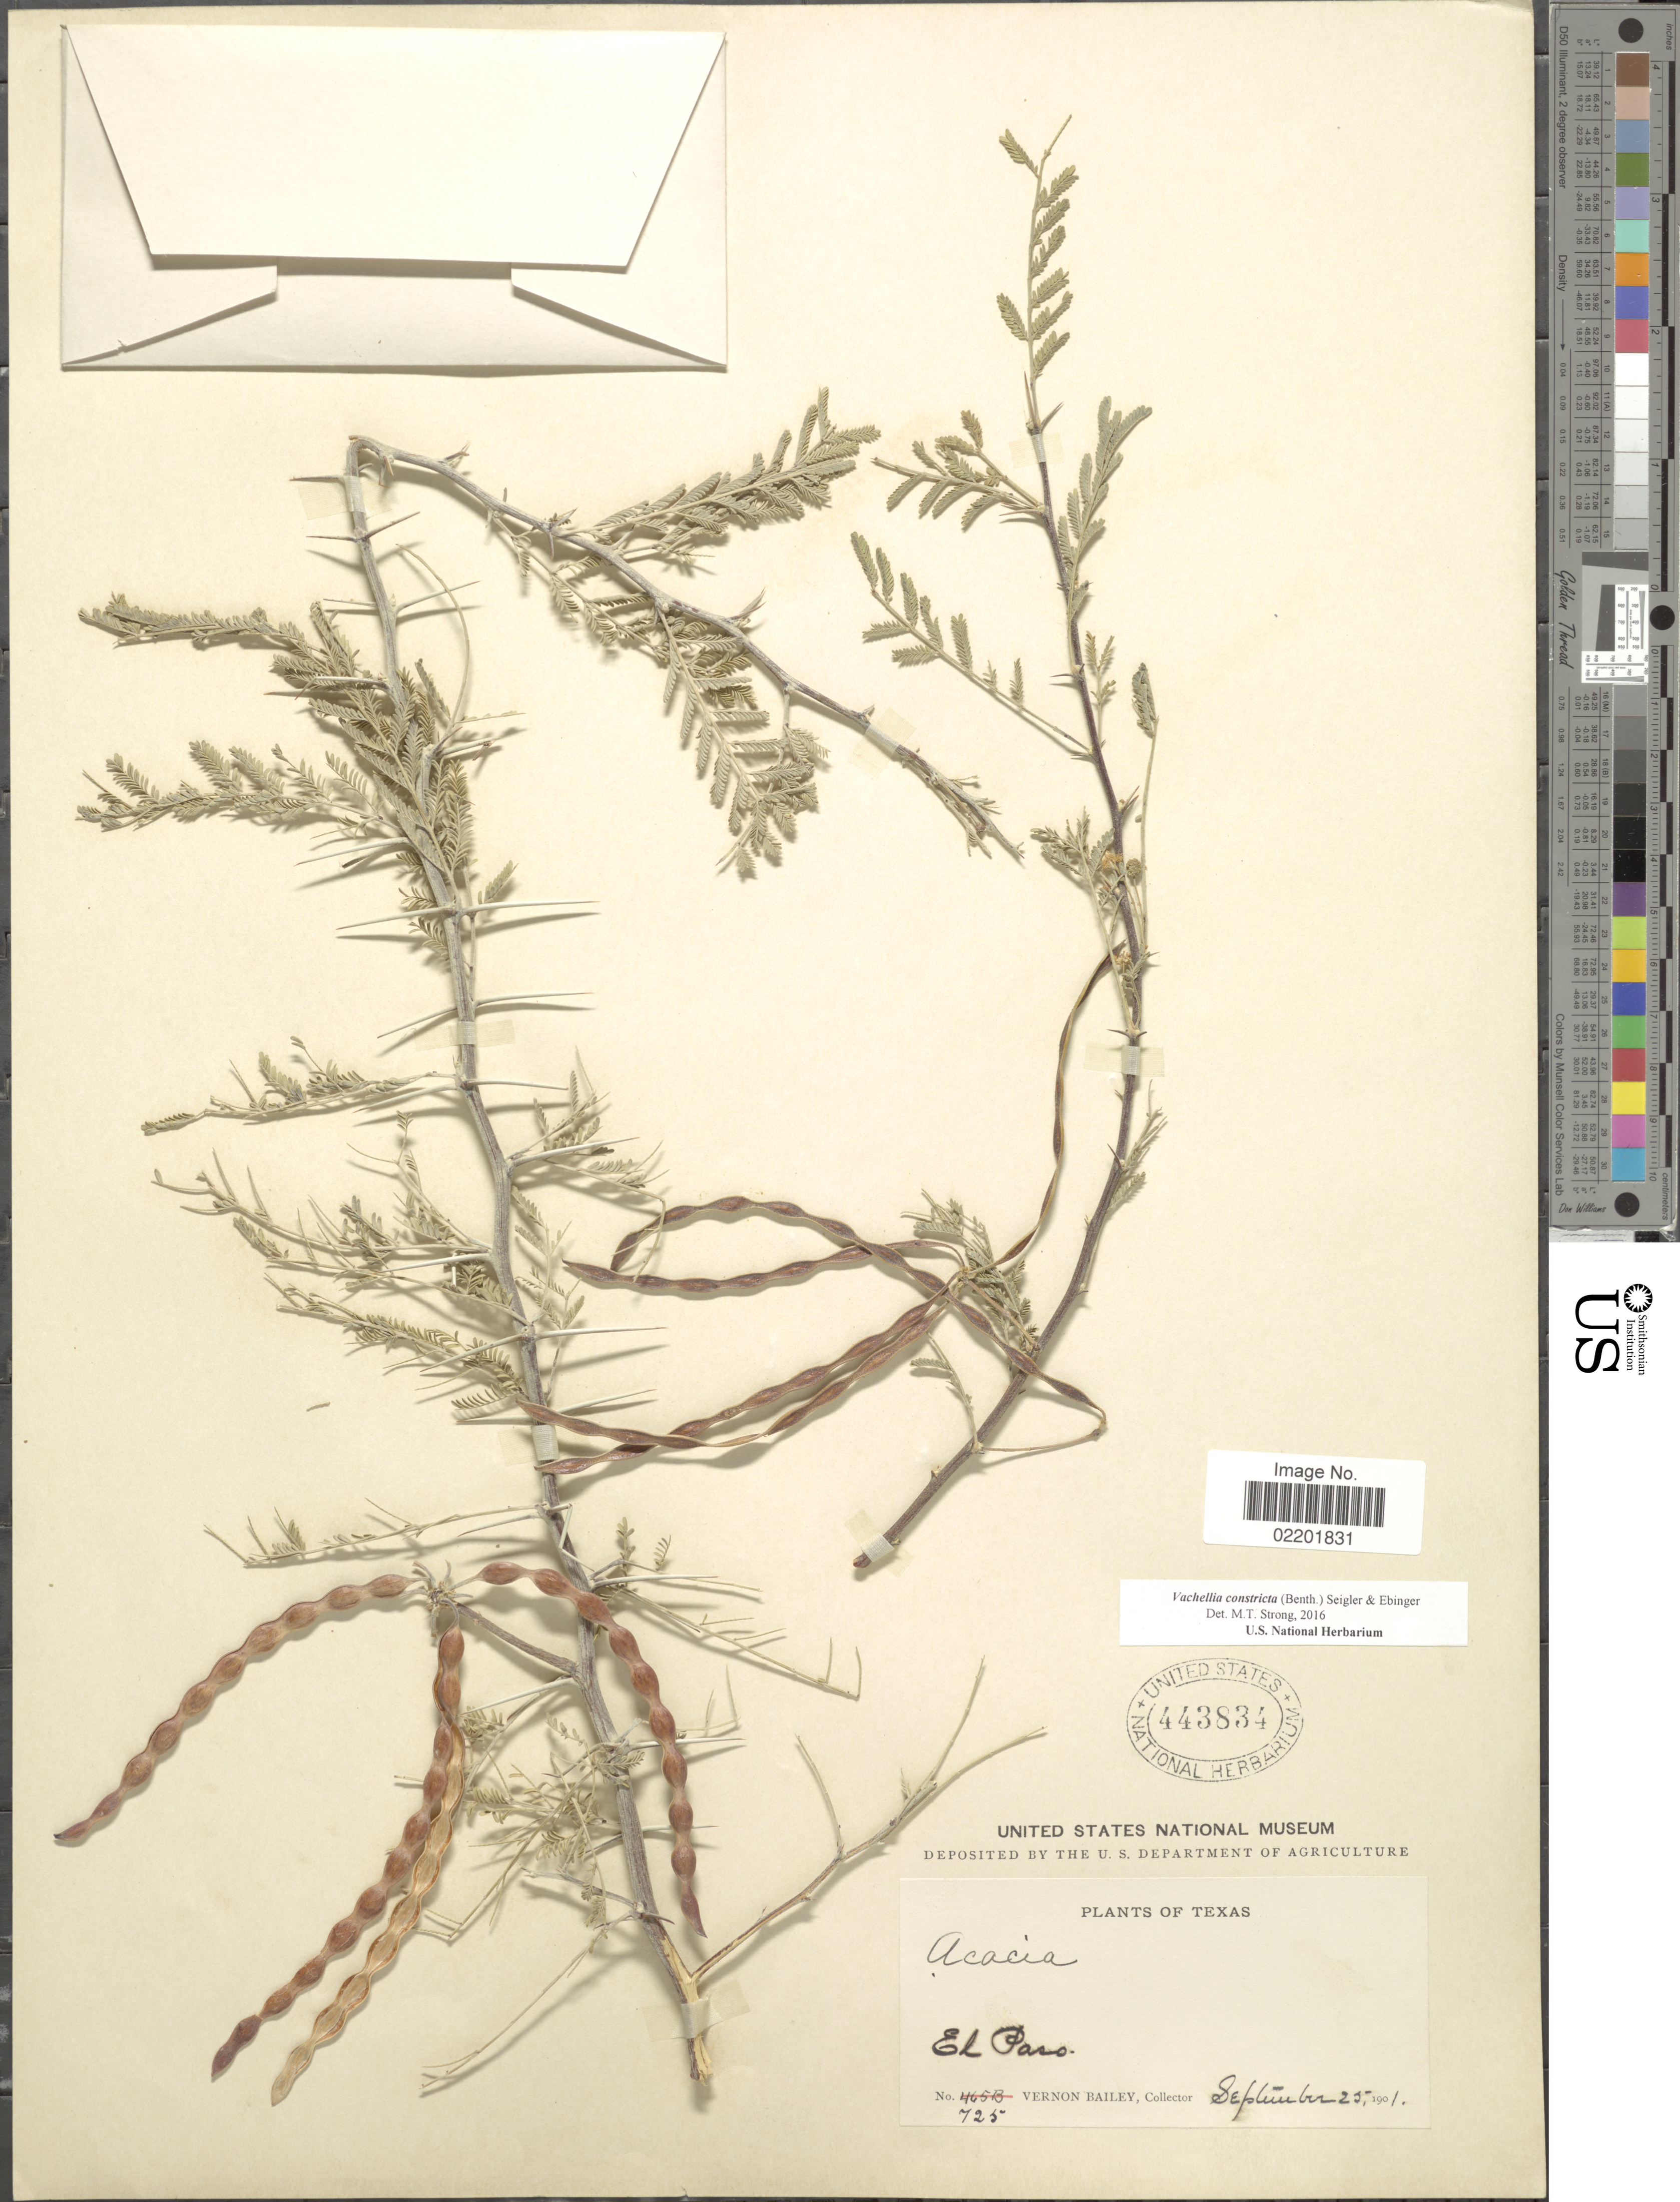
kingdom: Plantae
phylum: Tracheophyta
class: Magnoliopsida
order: Fabales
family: Fabaceae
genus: Vachellia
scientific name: Vachellia constricta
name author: (Benth.) Seigler & Ebinger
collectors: V. O. Bailey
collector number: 725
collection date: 1901-09-25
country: United States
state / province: Texas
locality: El Paso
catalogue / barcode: US 443834